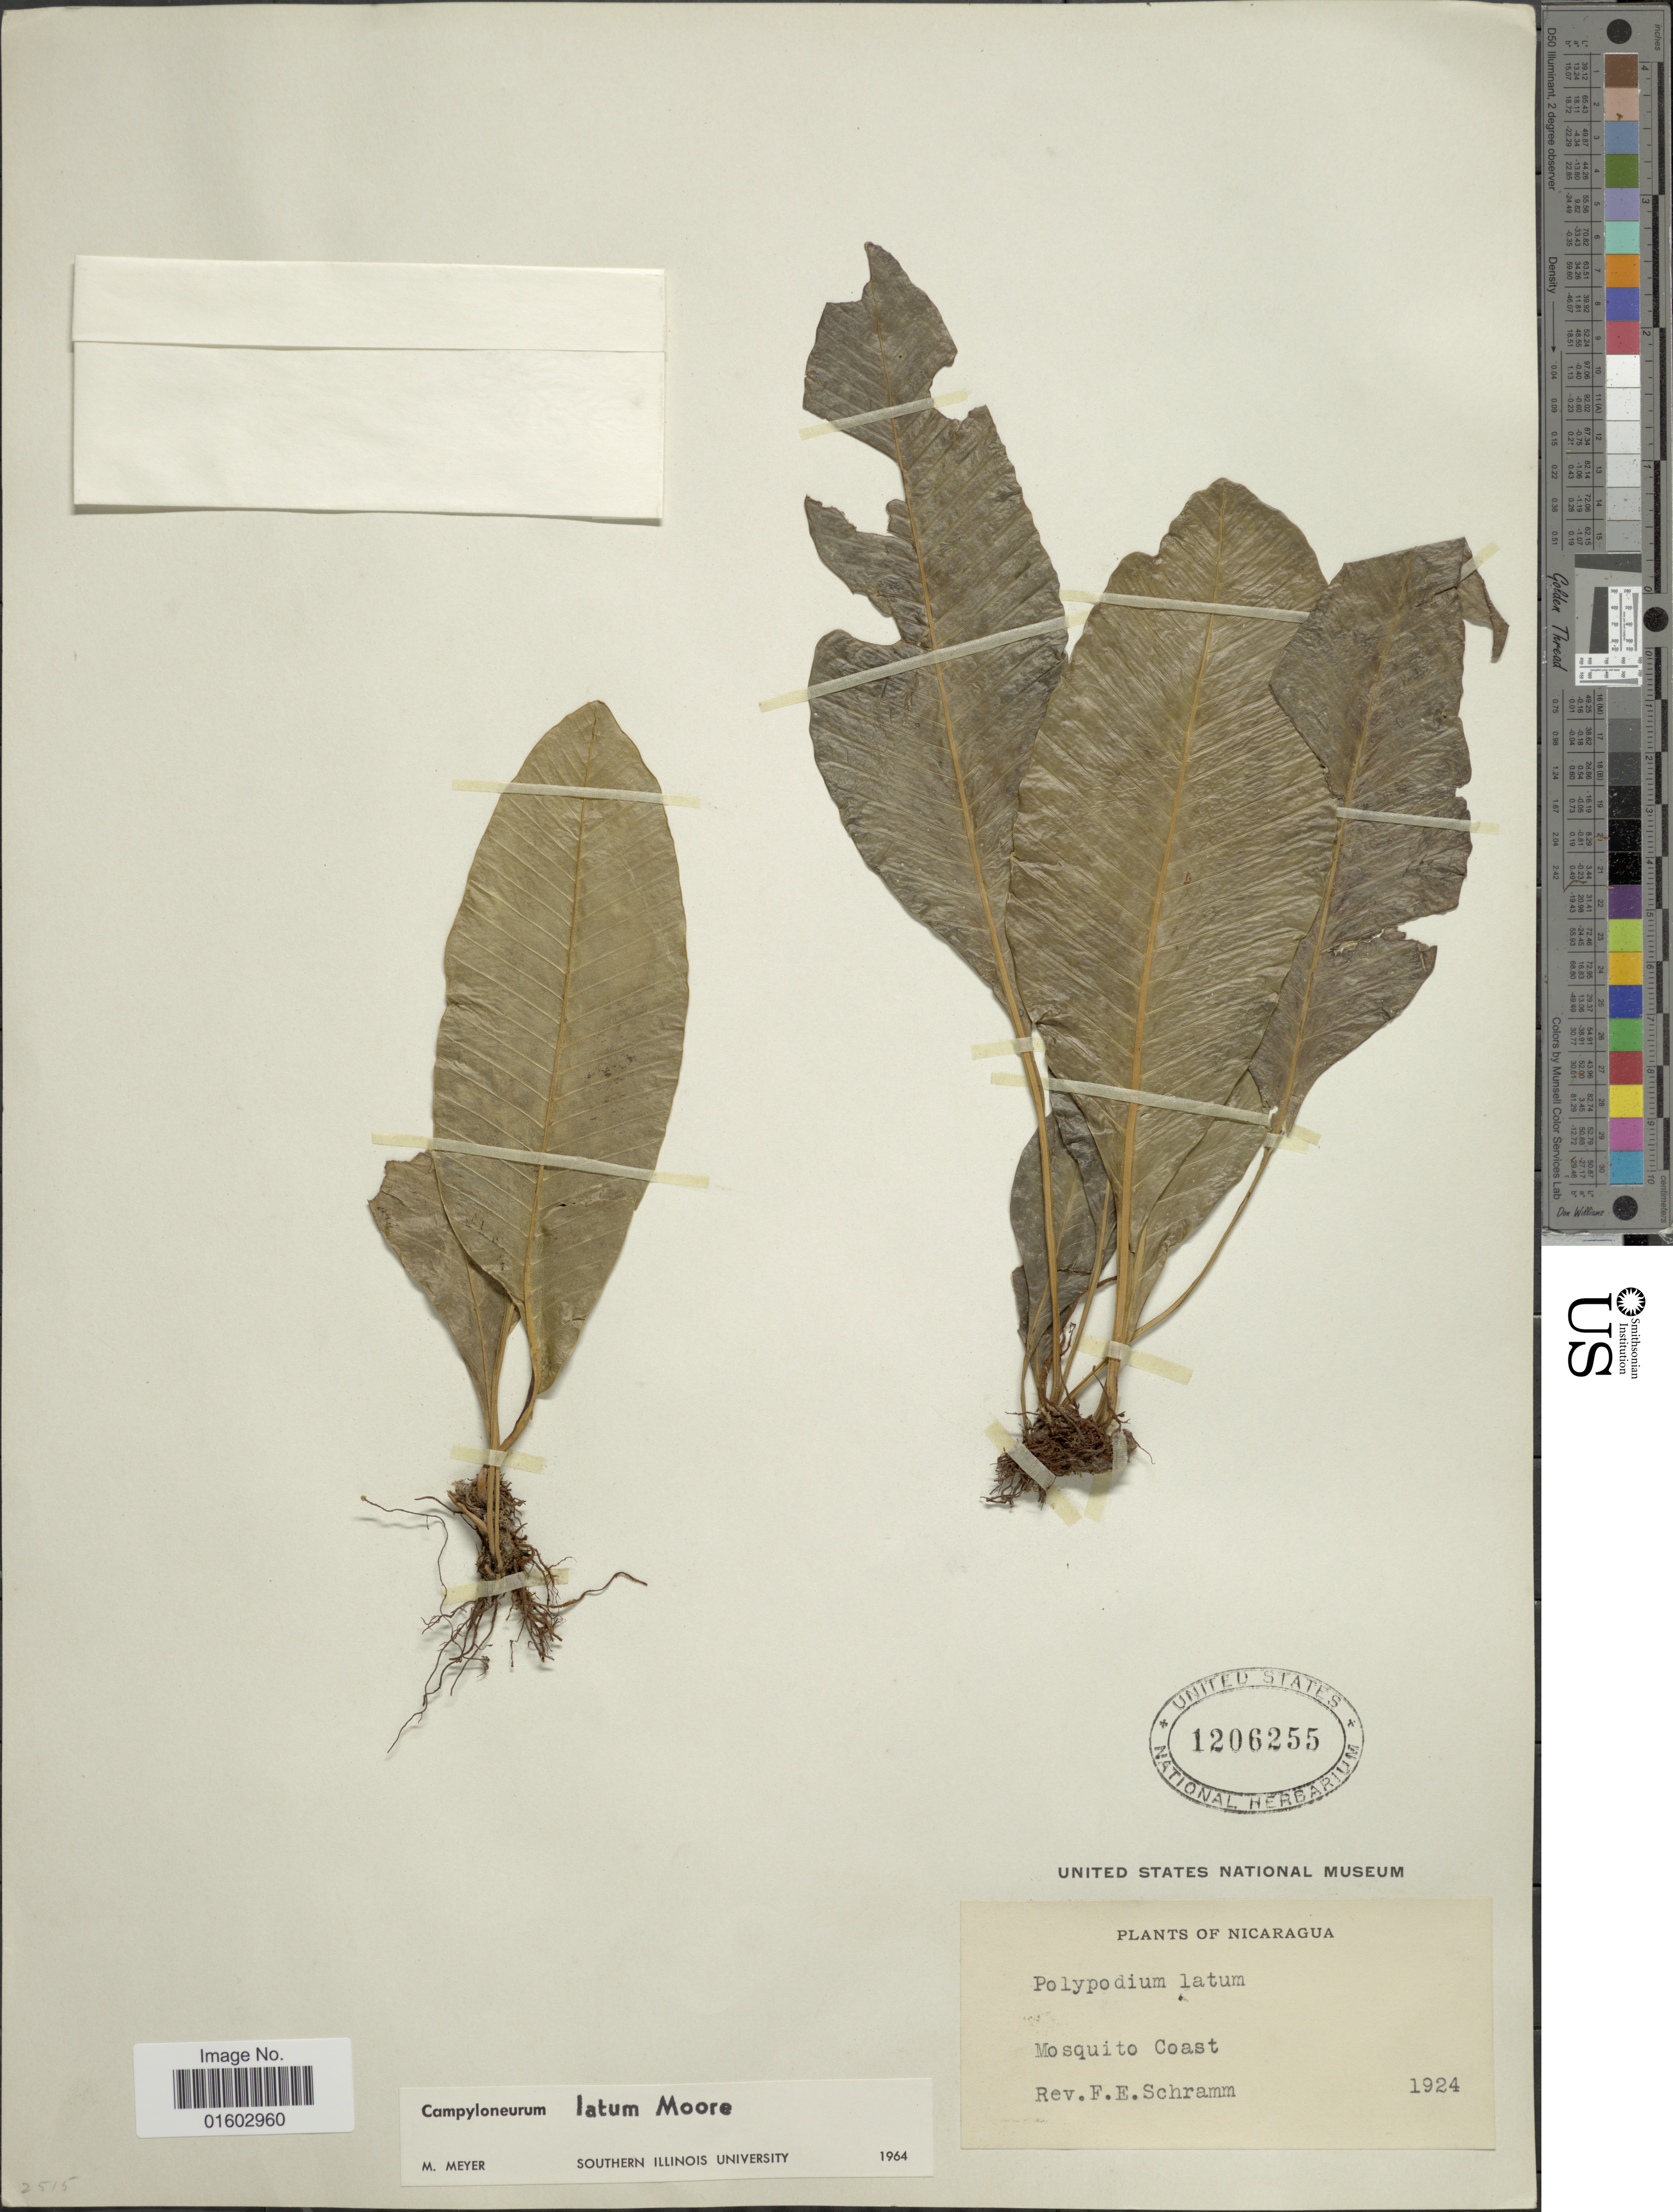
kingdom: Plantae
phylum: Tracheophyta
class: Polypodiopsida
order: Polypodiales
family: Polypodiaceae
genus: Campyloneurum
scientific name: Campyloneurum latum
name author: T. Moore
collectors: F. E. Schramm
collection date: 1924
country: Nicaragua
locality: Mosquito Coast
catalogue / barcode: US 1206255